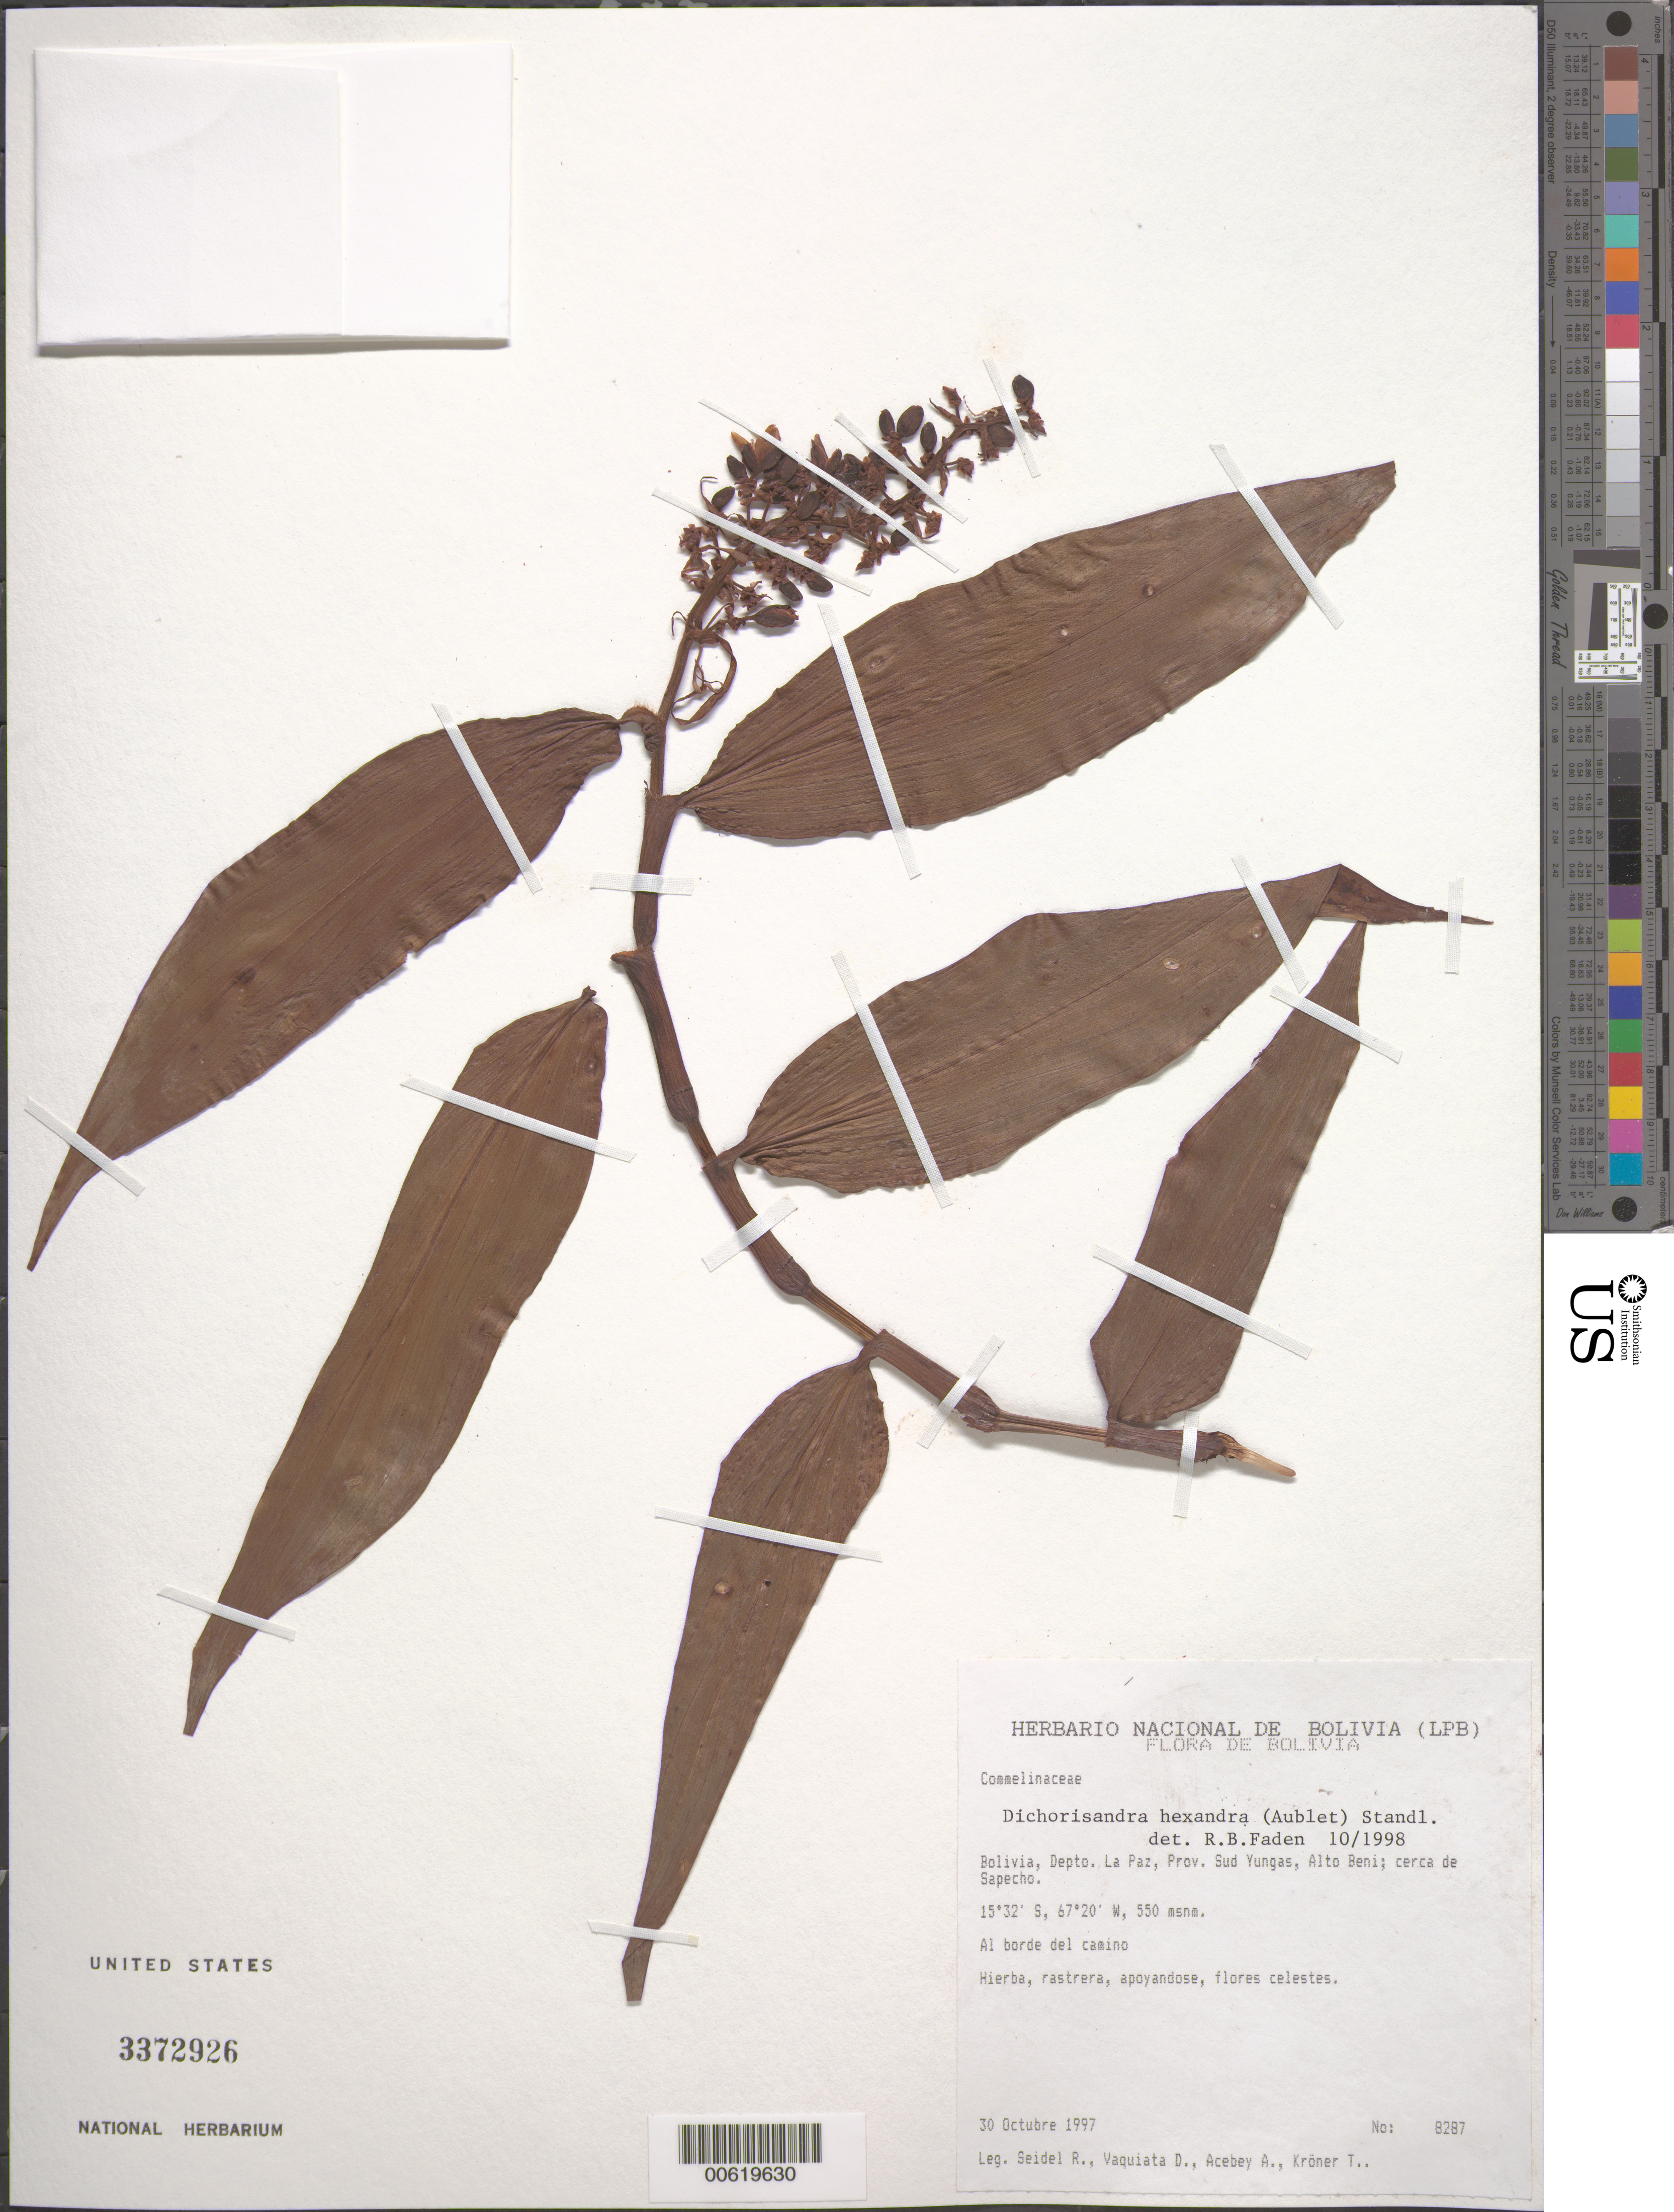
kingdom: Plantae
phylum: Tracheophyta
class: Liliopsida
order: Commelinales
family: Commelinaceae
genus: Dichorisandra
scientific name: Dichorisandra hexandra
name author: (Aubl.) Standl.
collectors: R. Seidel, D. Vaquiata, A. Acebey & T. Kroner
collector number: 8287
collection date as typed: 30 Oct 1997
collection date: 1997-10-30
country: Bolivia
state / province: La Paz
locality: Sud Yungas, Alto Beni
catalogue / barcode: US 3372926